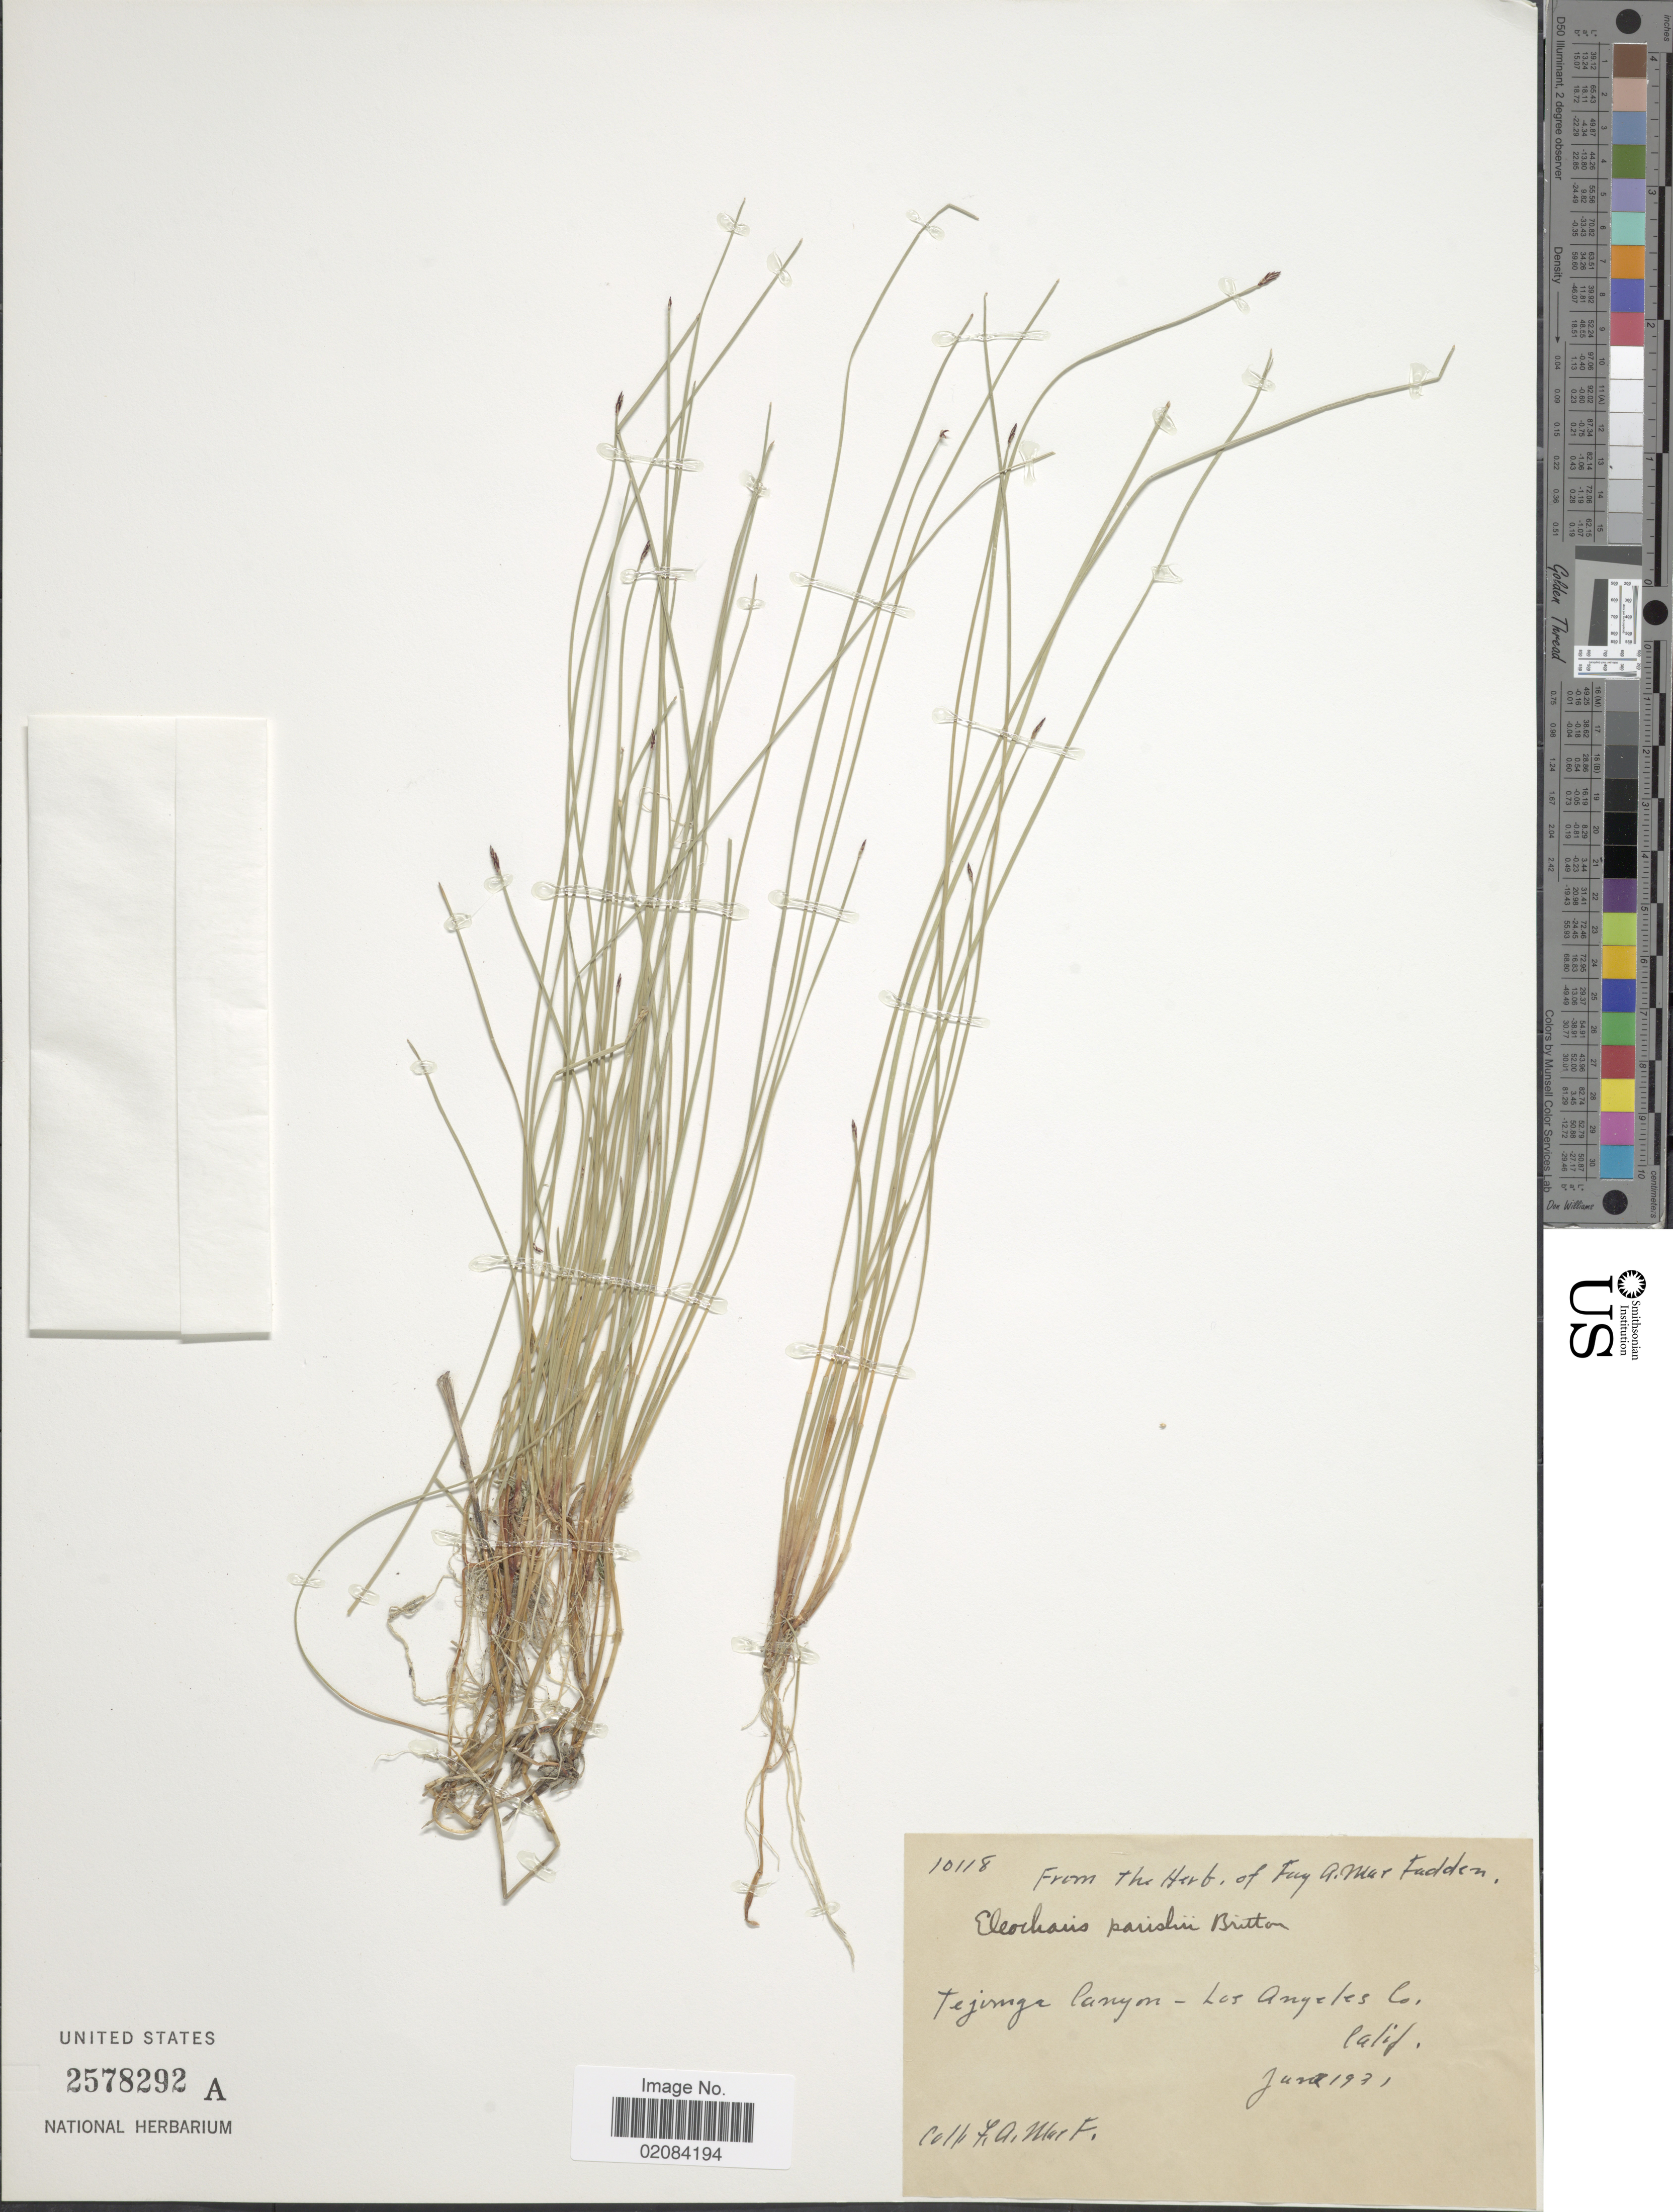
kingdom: Plantae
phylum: Tracheophyta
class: Liliopsida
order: Poales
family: Cyperaceae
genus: Eleocharis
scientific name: Eleocharis parishii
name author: Britton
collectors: F. MacFadden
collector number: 10118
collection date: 1931-06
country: United States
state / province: California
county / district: Los Angeles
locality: Tujunga Canyon - Los Angeles Co.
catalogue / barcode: US 2578292A